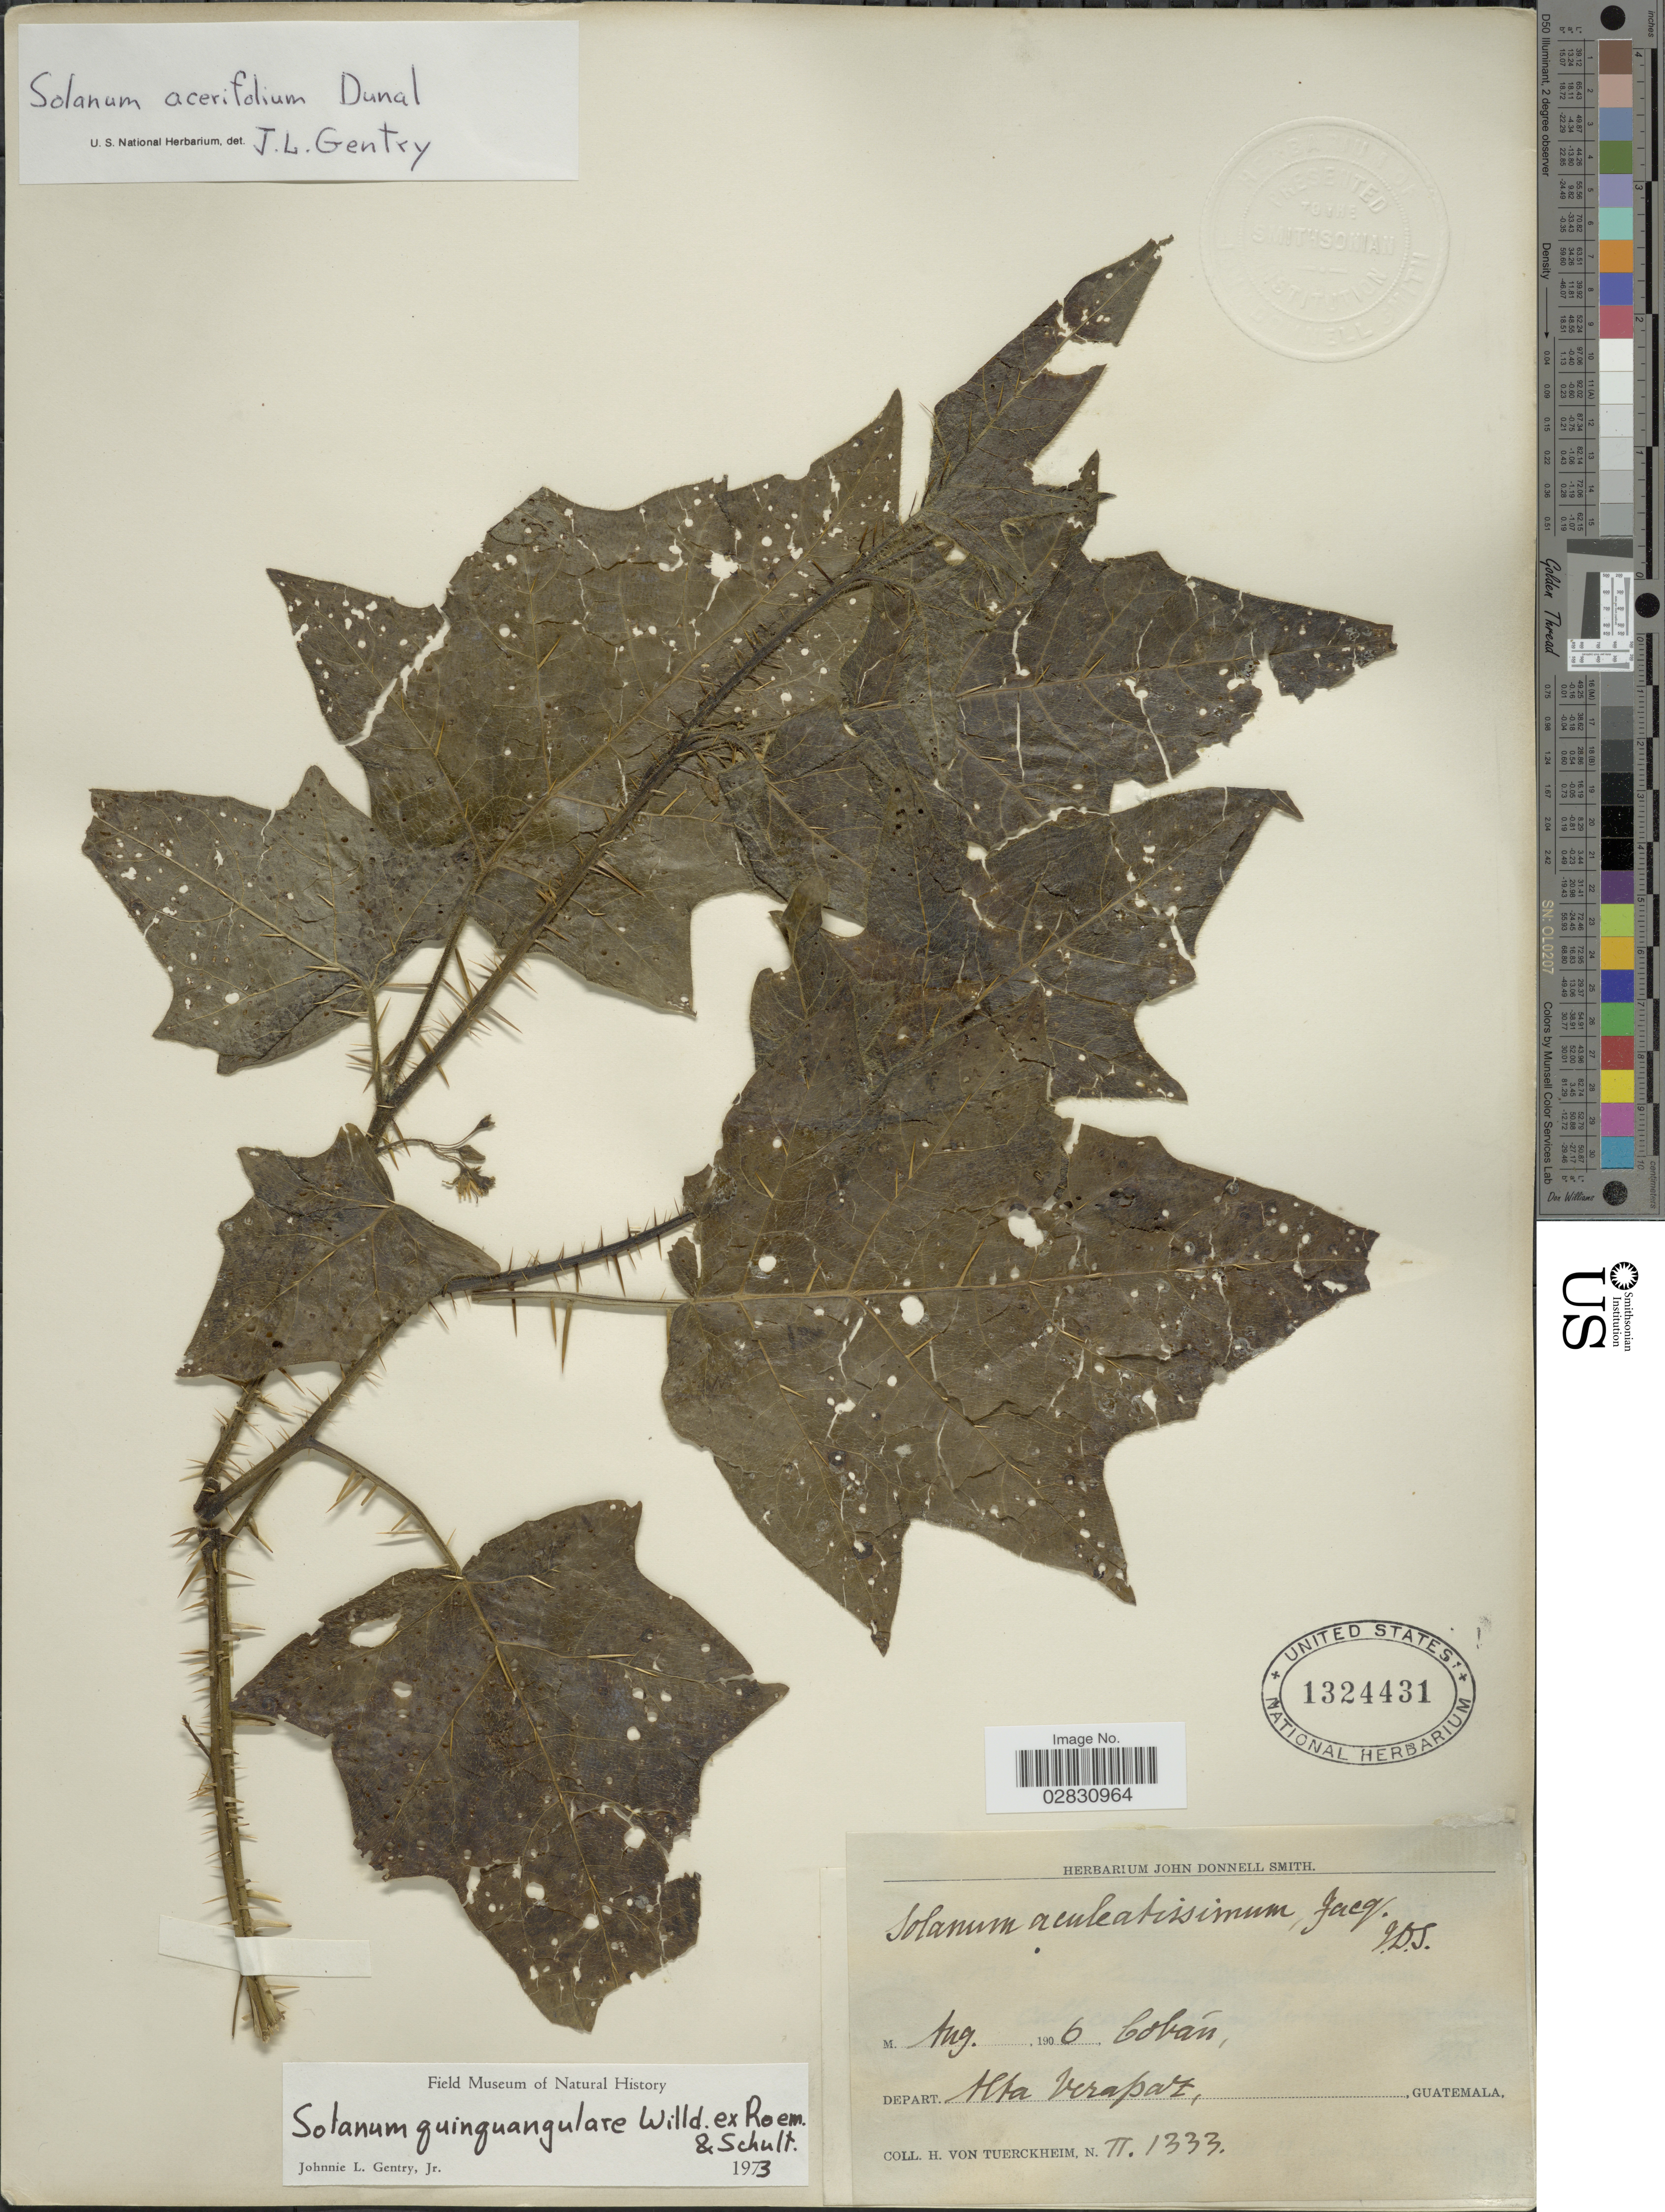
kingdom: Plantae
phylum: Tracheophyta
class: Magnoliopsida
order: Solanales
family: Solanaceae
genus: Solanum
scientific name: Solanum acerifolium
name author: Humb. & Bonpl. ex Dunal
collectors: H. von Türckheim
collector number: II.1333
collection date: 1906-08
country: Guatemala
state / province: Alta Verapaz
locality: Cobán. Depart. Alta Verapaz.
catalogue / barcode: US 1324431